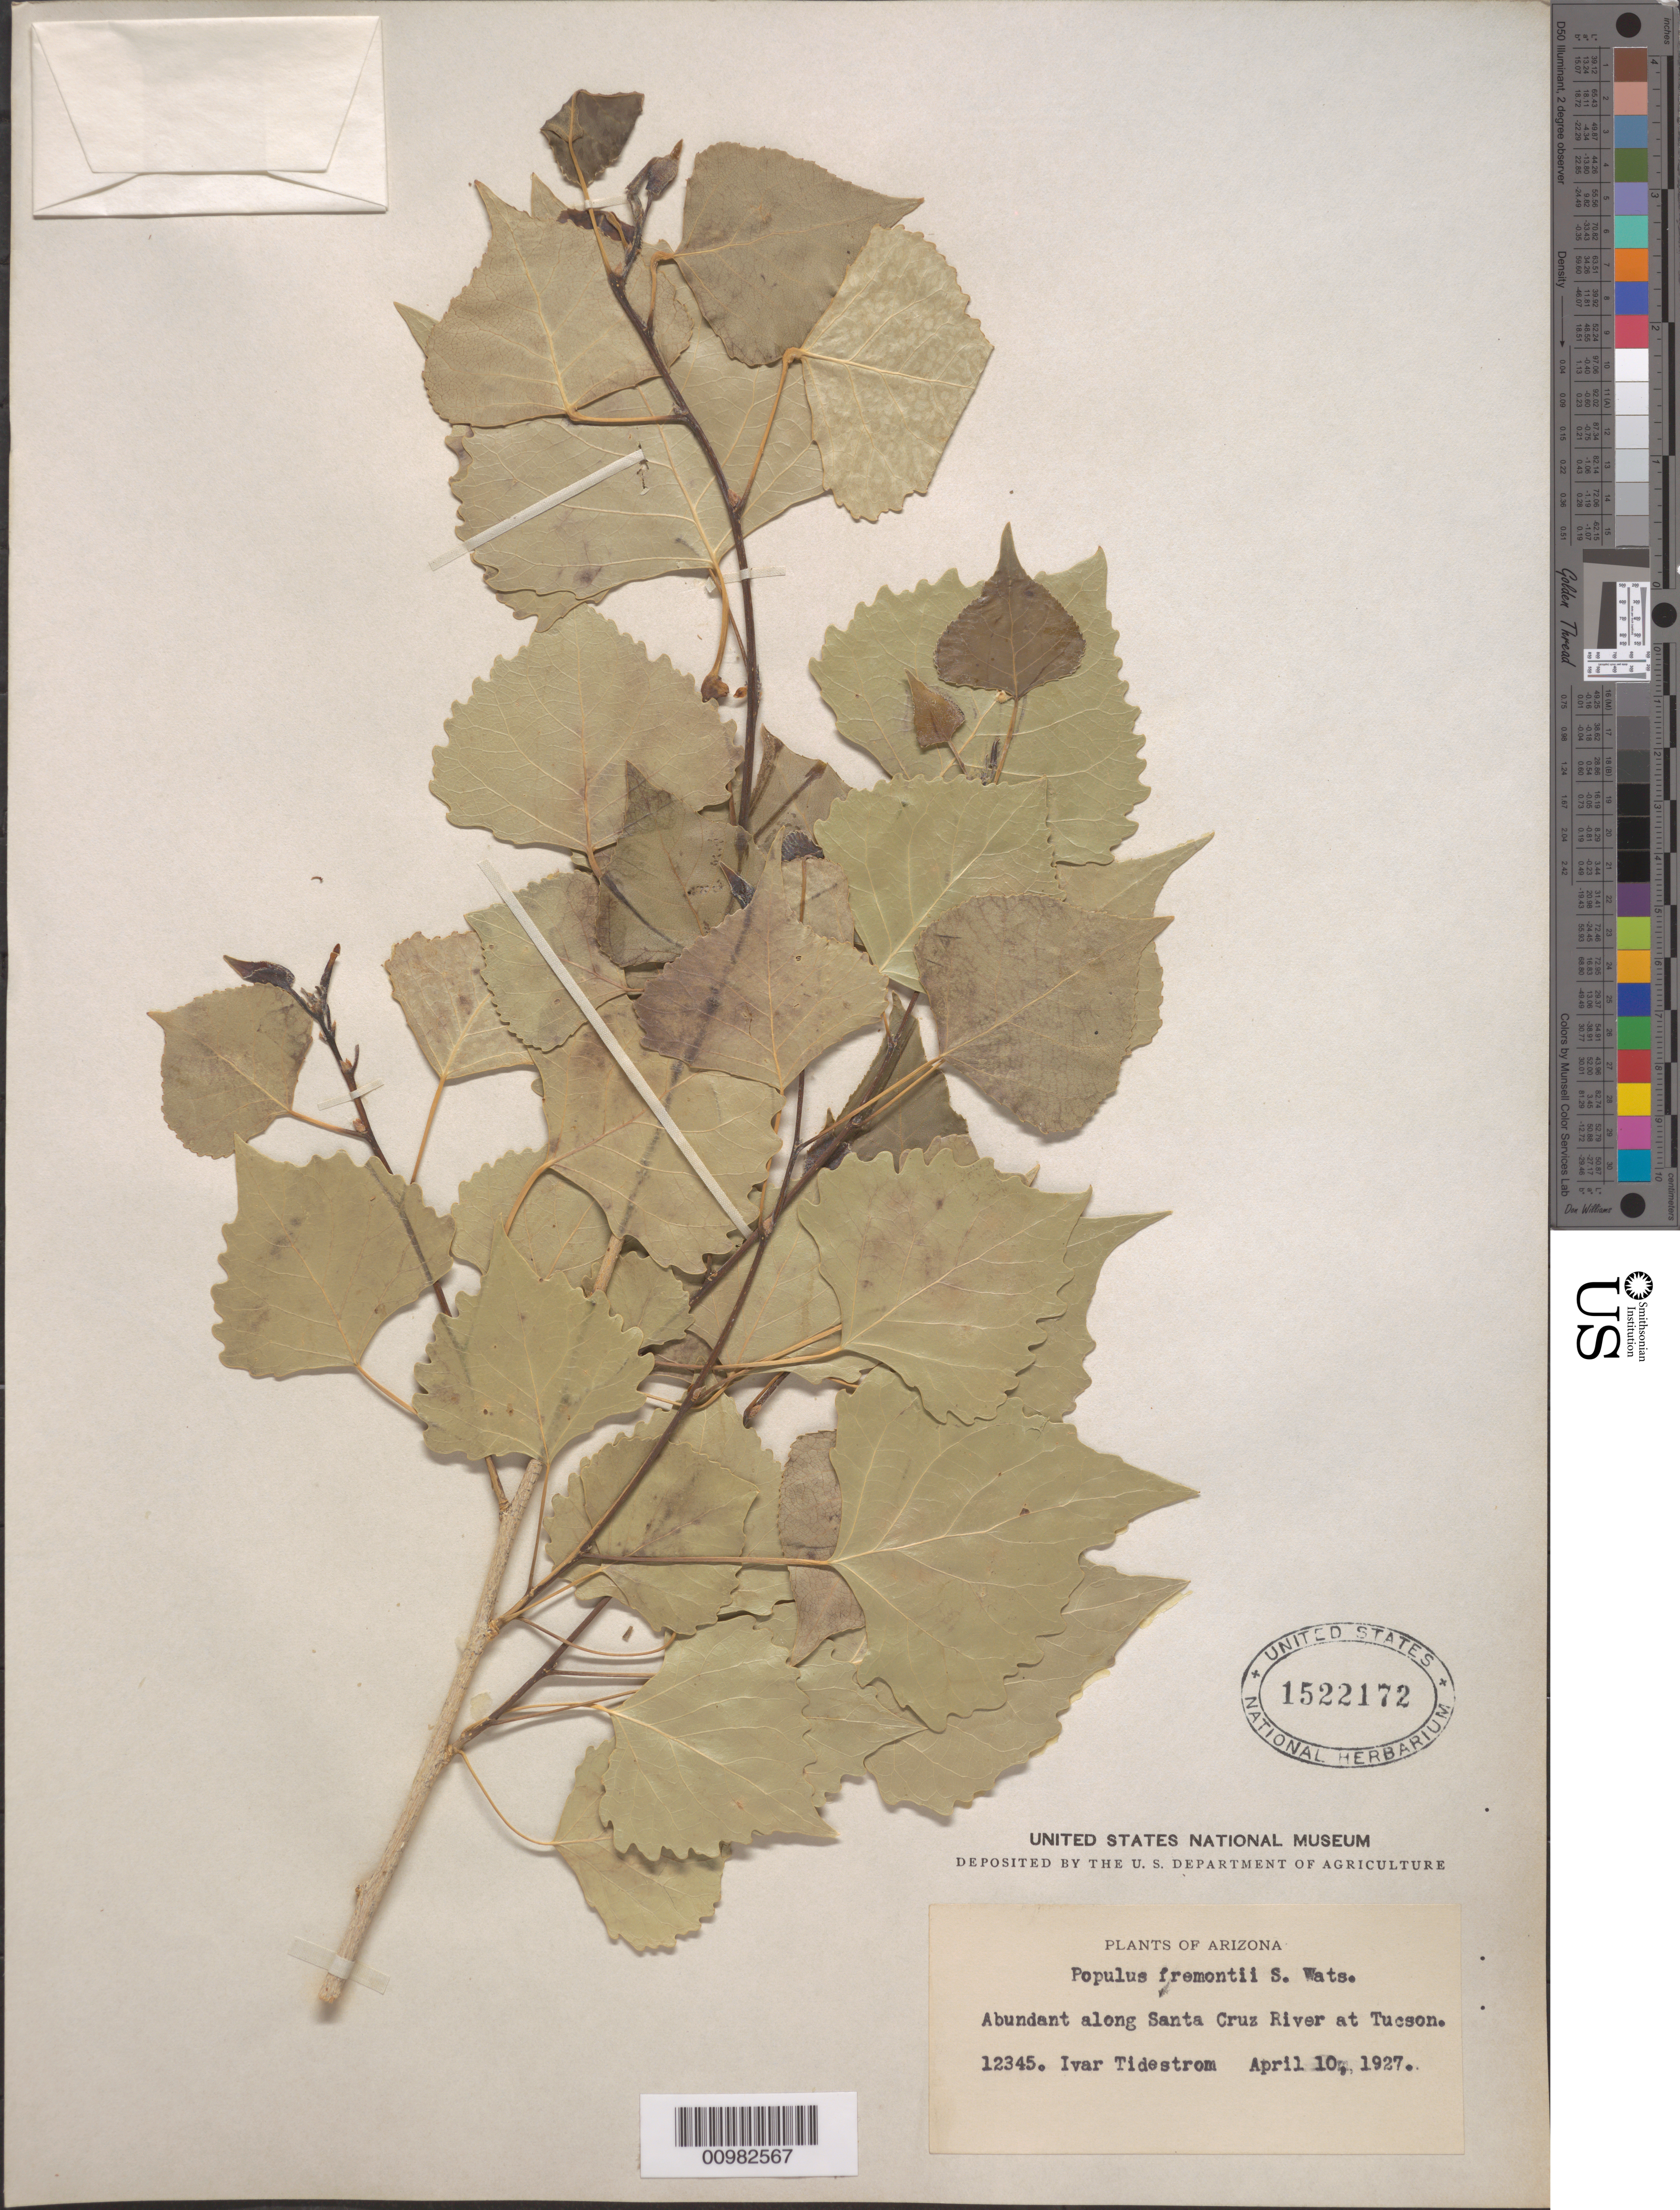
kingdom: Plantae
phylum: Tracheophyta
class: Magnoliopsida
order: Malpighiales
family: Salicaceae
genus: Populus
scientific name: Populus fremontii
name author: S. Watson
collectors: I. F. Tidestrom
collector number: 12345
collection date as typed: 10 Apr 1927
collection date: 1927-04-10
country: United States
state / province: Arizona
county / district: Pima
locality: Abundant along Santa Cruz River at Tucson.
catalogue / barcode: US 1522172